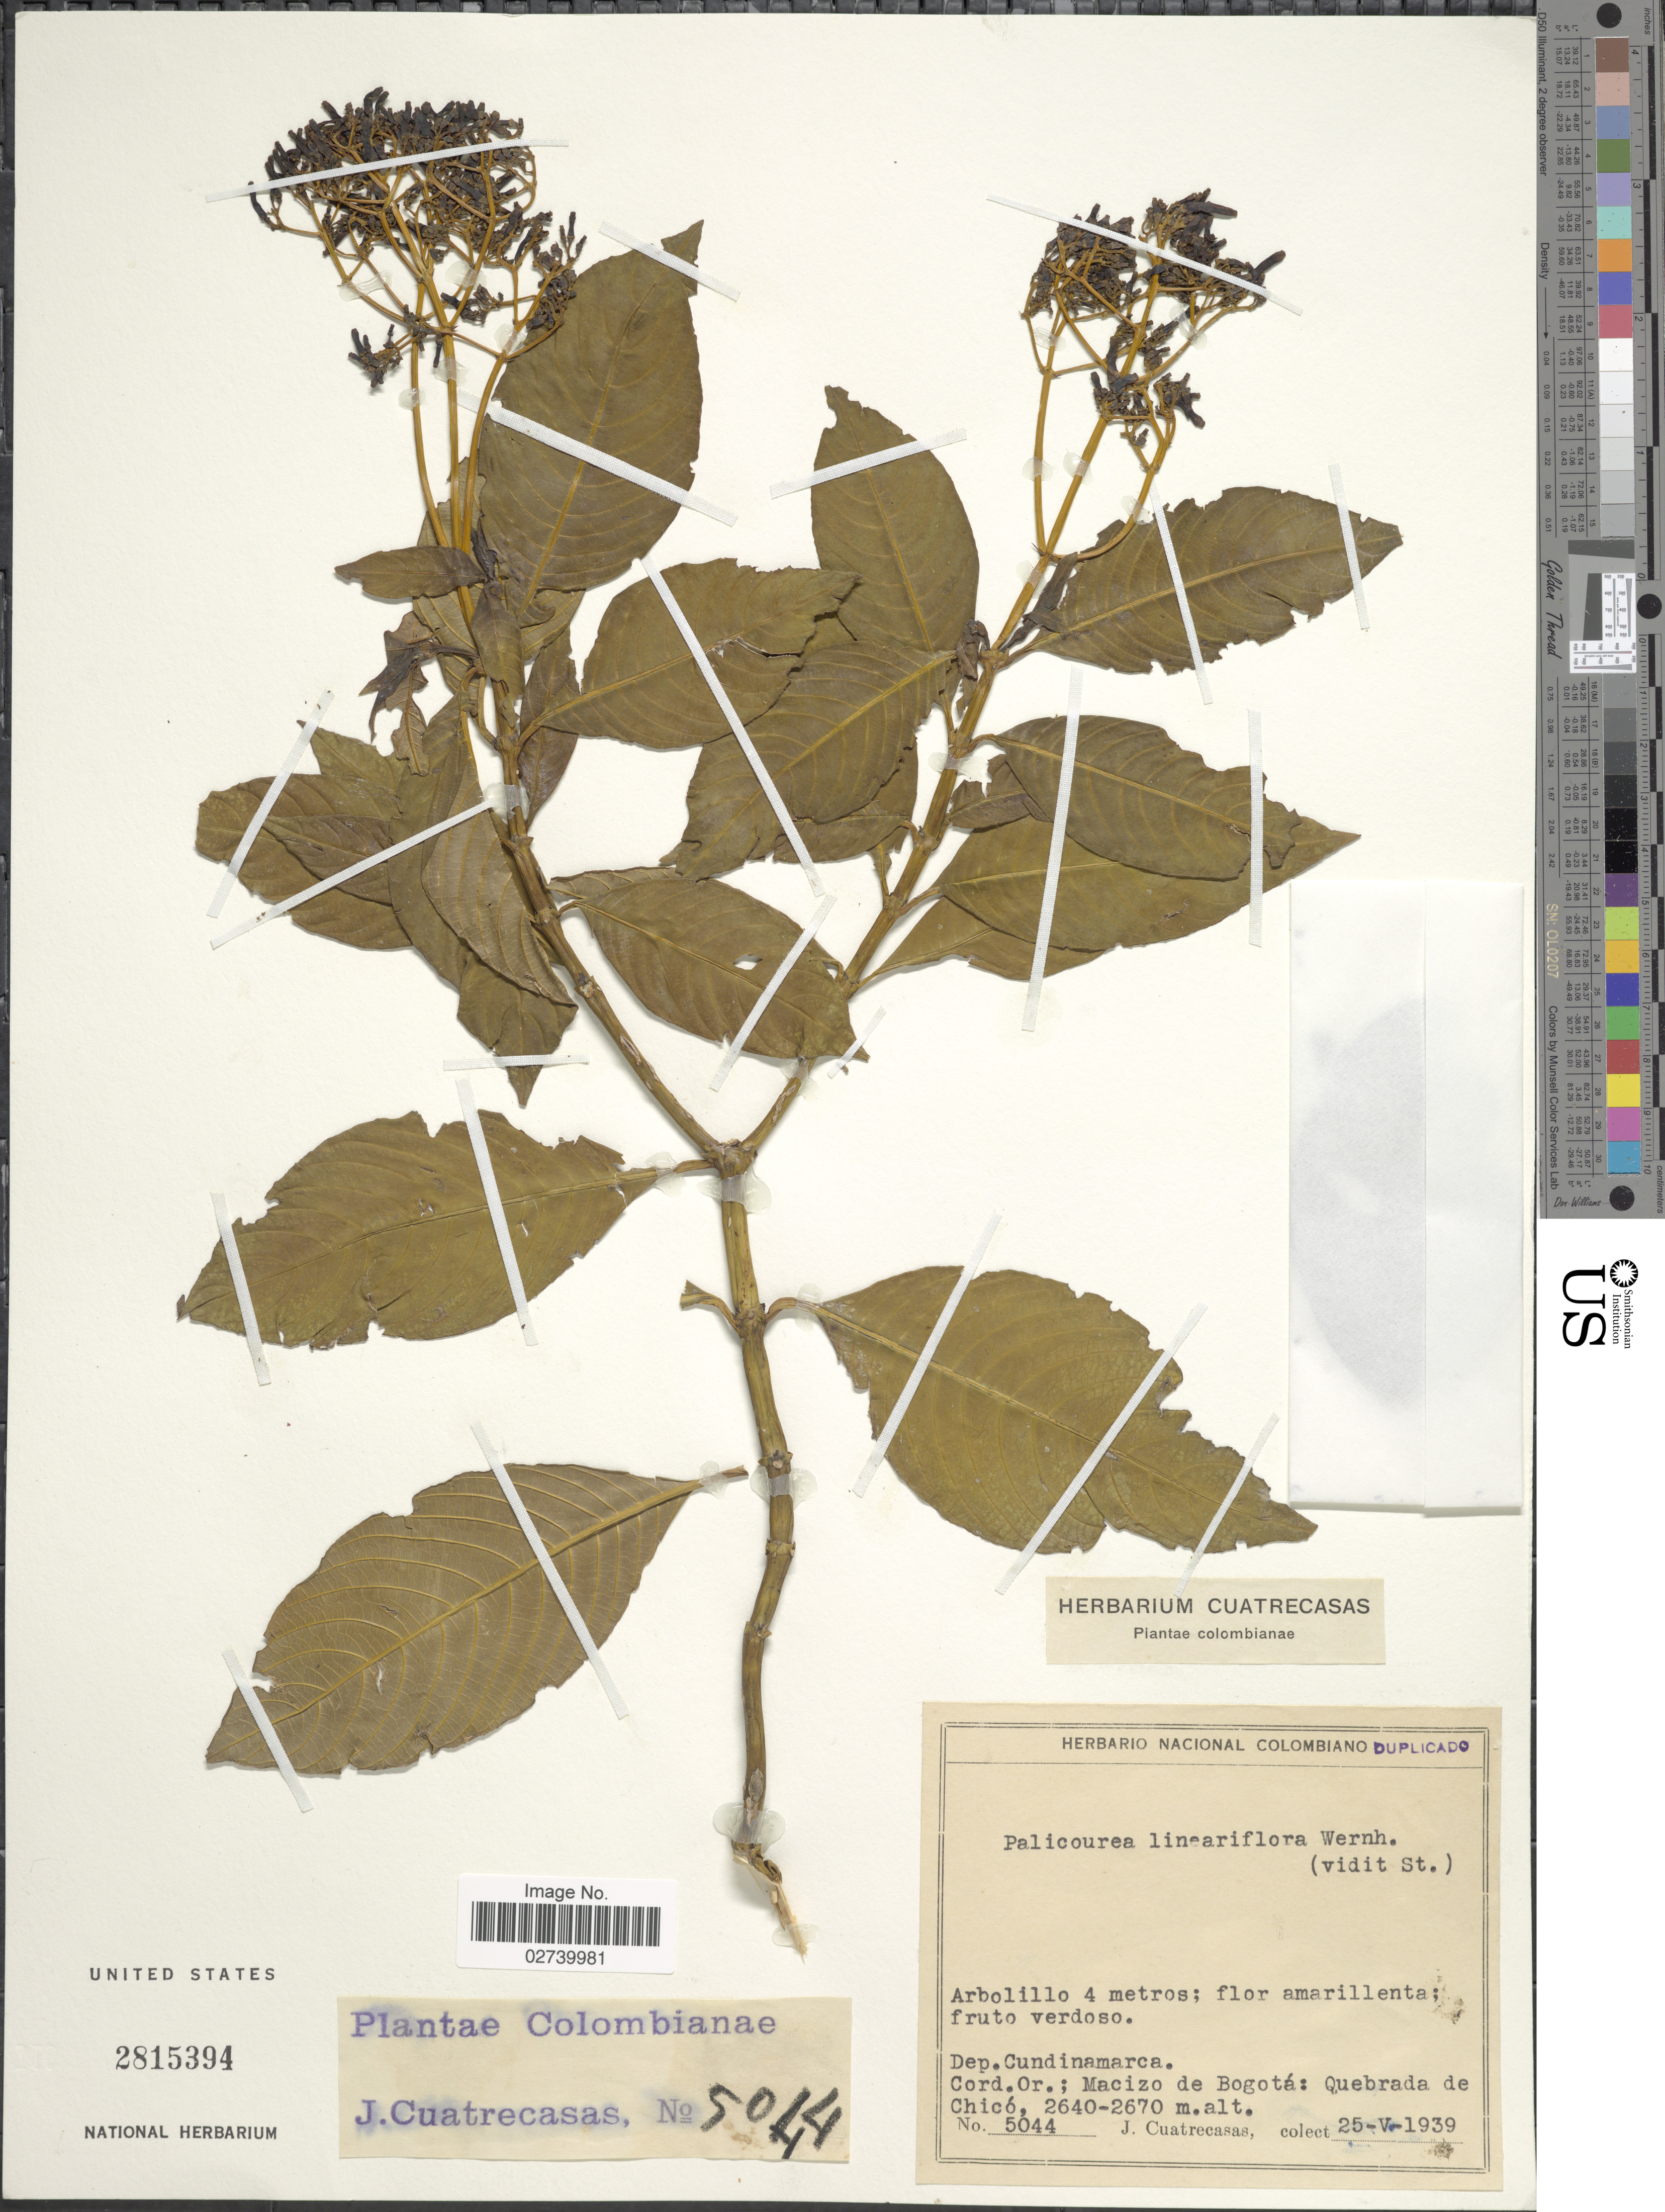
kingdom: Plantae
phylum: Tracheophyta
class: Magnoliopsida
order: Gentianales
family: Rubiaceae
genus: Palicourea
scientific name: Palicourea lineariflora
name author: Wernham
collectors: J. Cuatrecasas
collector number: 5044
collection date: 1939-05-25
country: Colombia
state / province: Cundinamarca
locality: Cord. Or.; Macizo de Bogotá: Quebrada de Chicó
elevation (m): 2640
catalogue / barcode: US 2815394